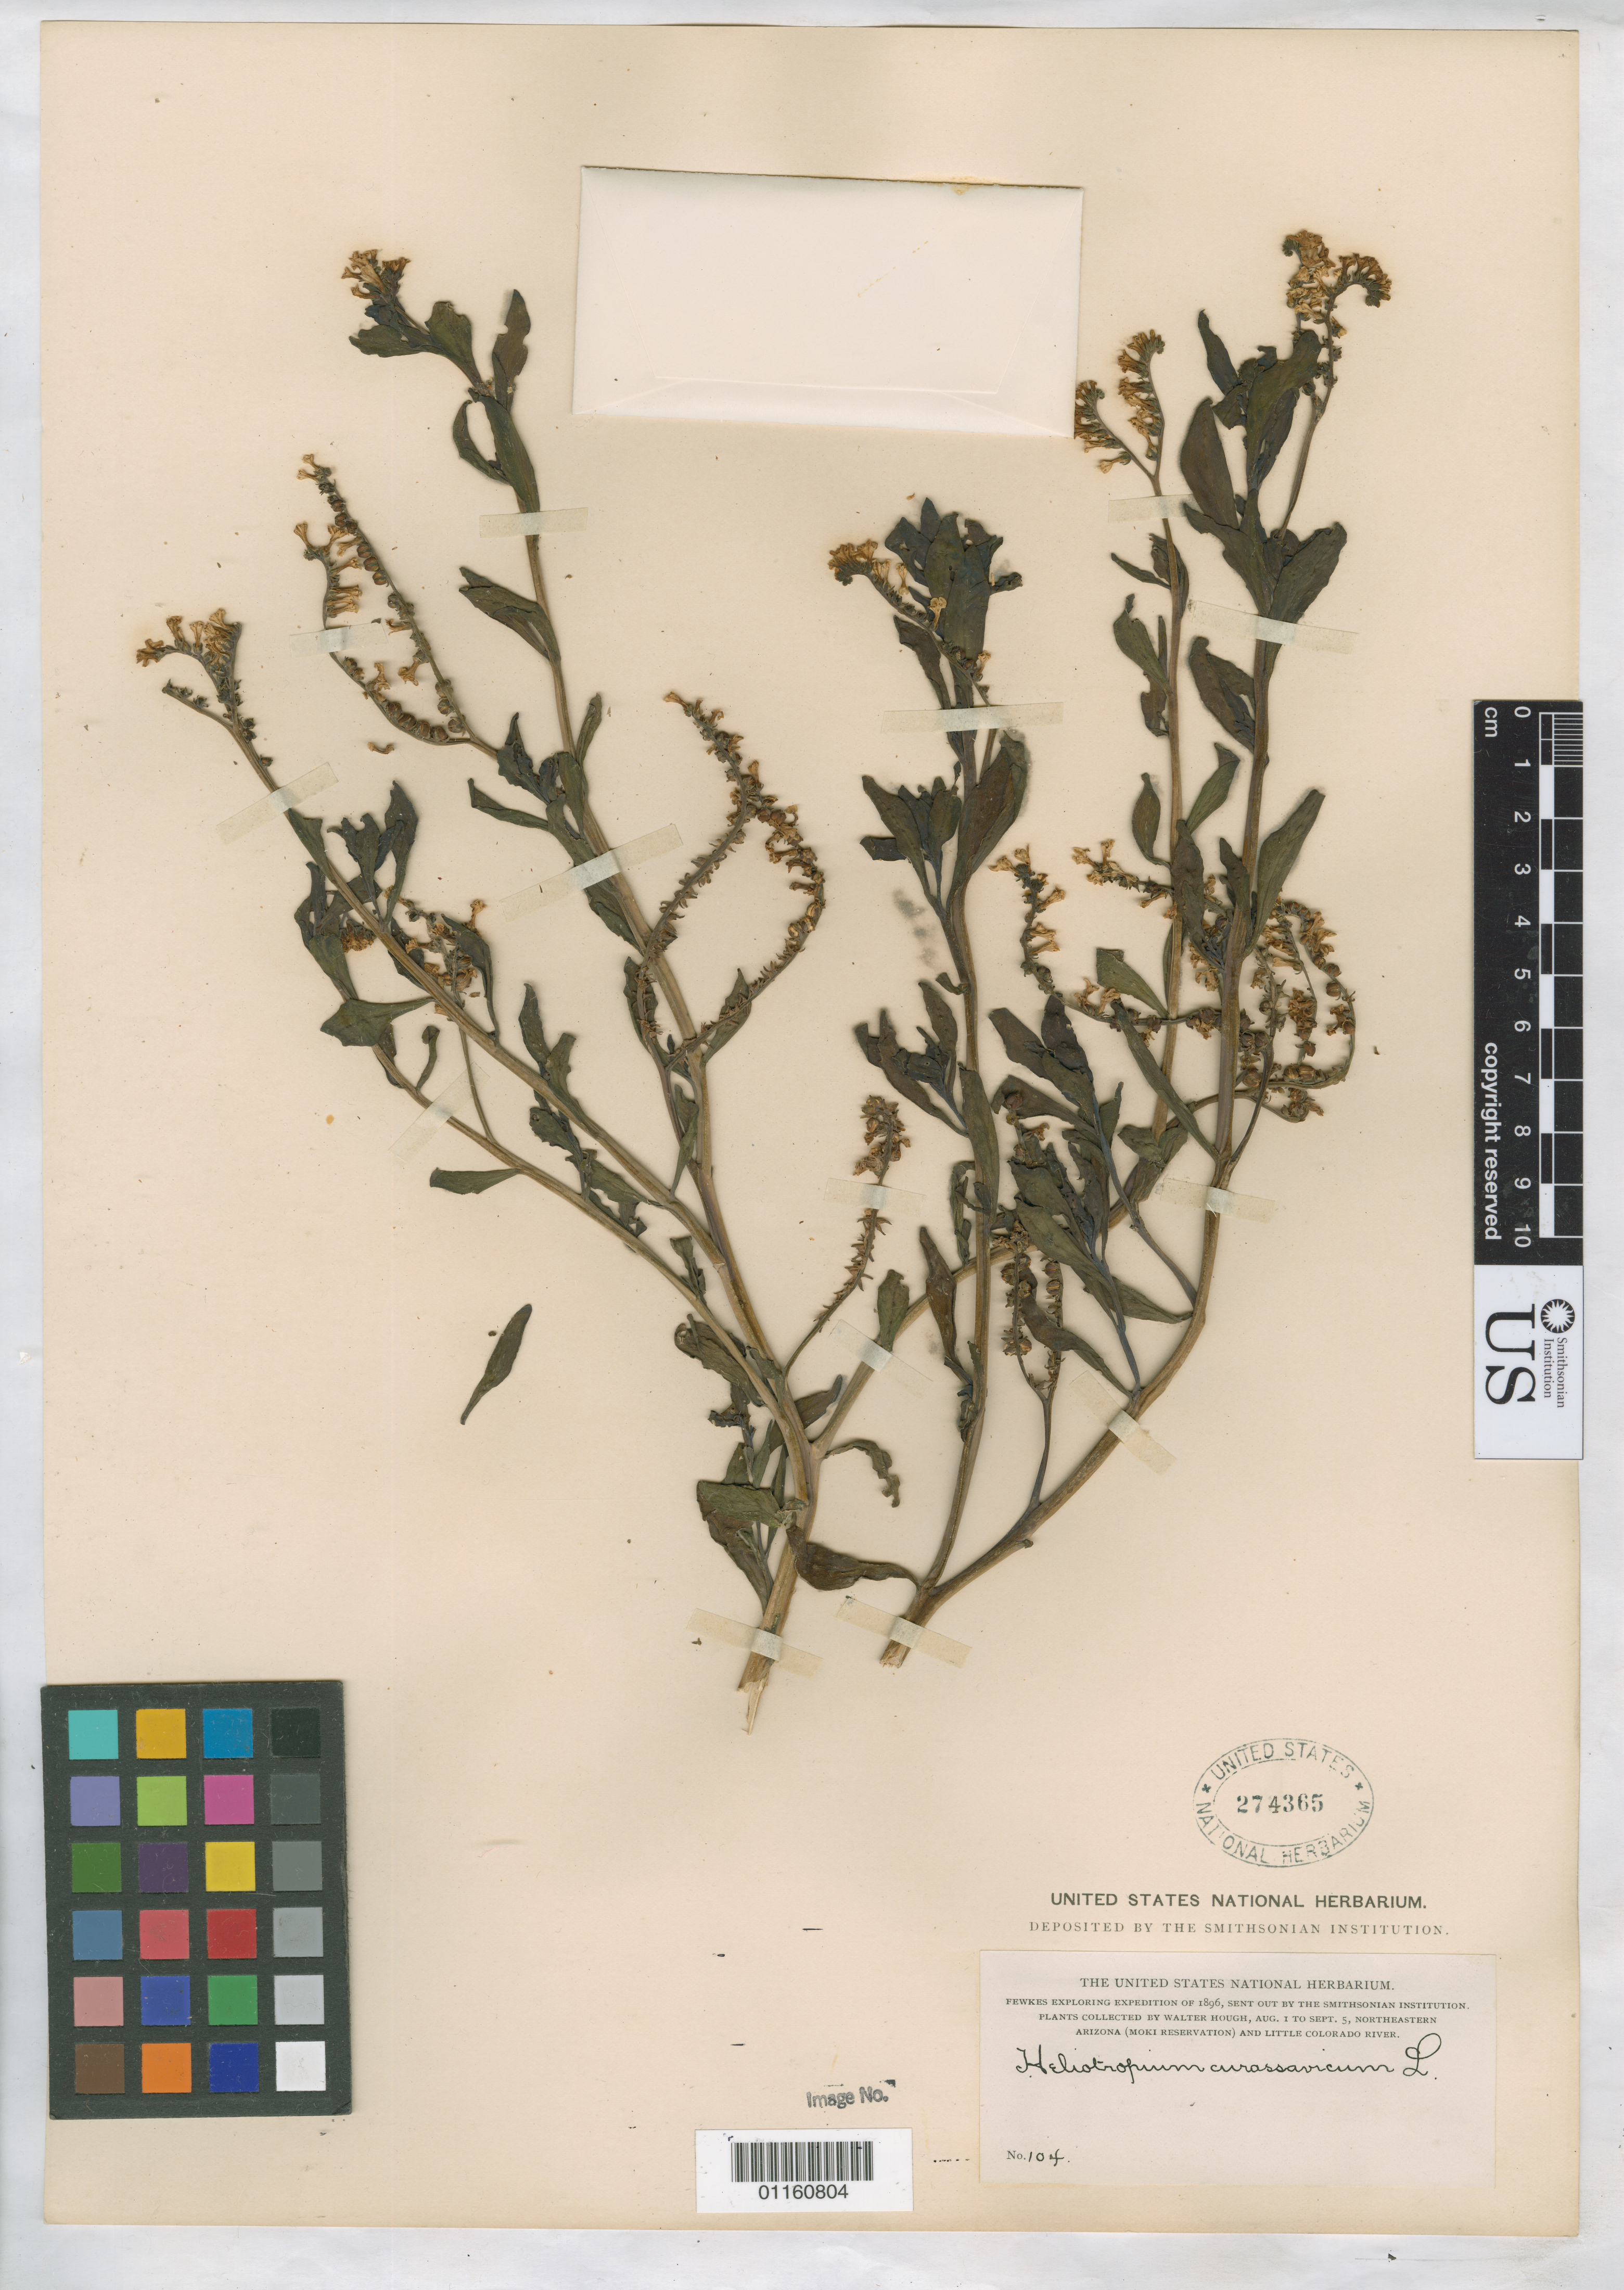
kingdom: Plantae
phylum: Tracheophyta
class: Magnoliopsida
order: Boraginales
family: Heliotropiaceae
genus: Heliotropium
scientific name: Heliotropium curassavicum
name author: L.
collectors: W. Hough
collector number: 104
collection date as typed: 1 Aug 1896 to 5 Sep 1896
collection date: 1896-08-01/1896-09-05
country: United States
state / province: Arizona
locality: Moki Reservation and Little Colorado River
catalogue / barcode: US 274365